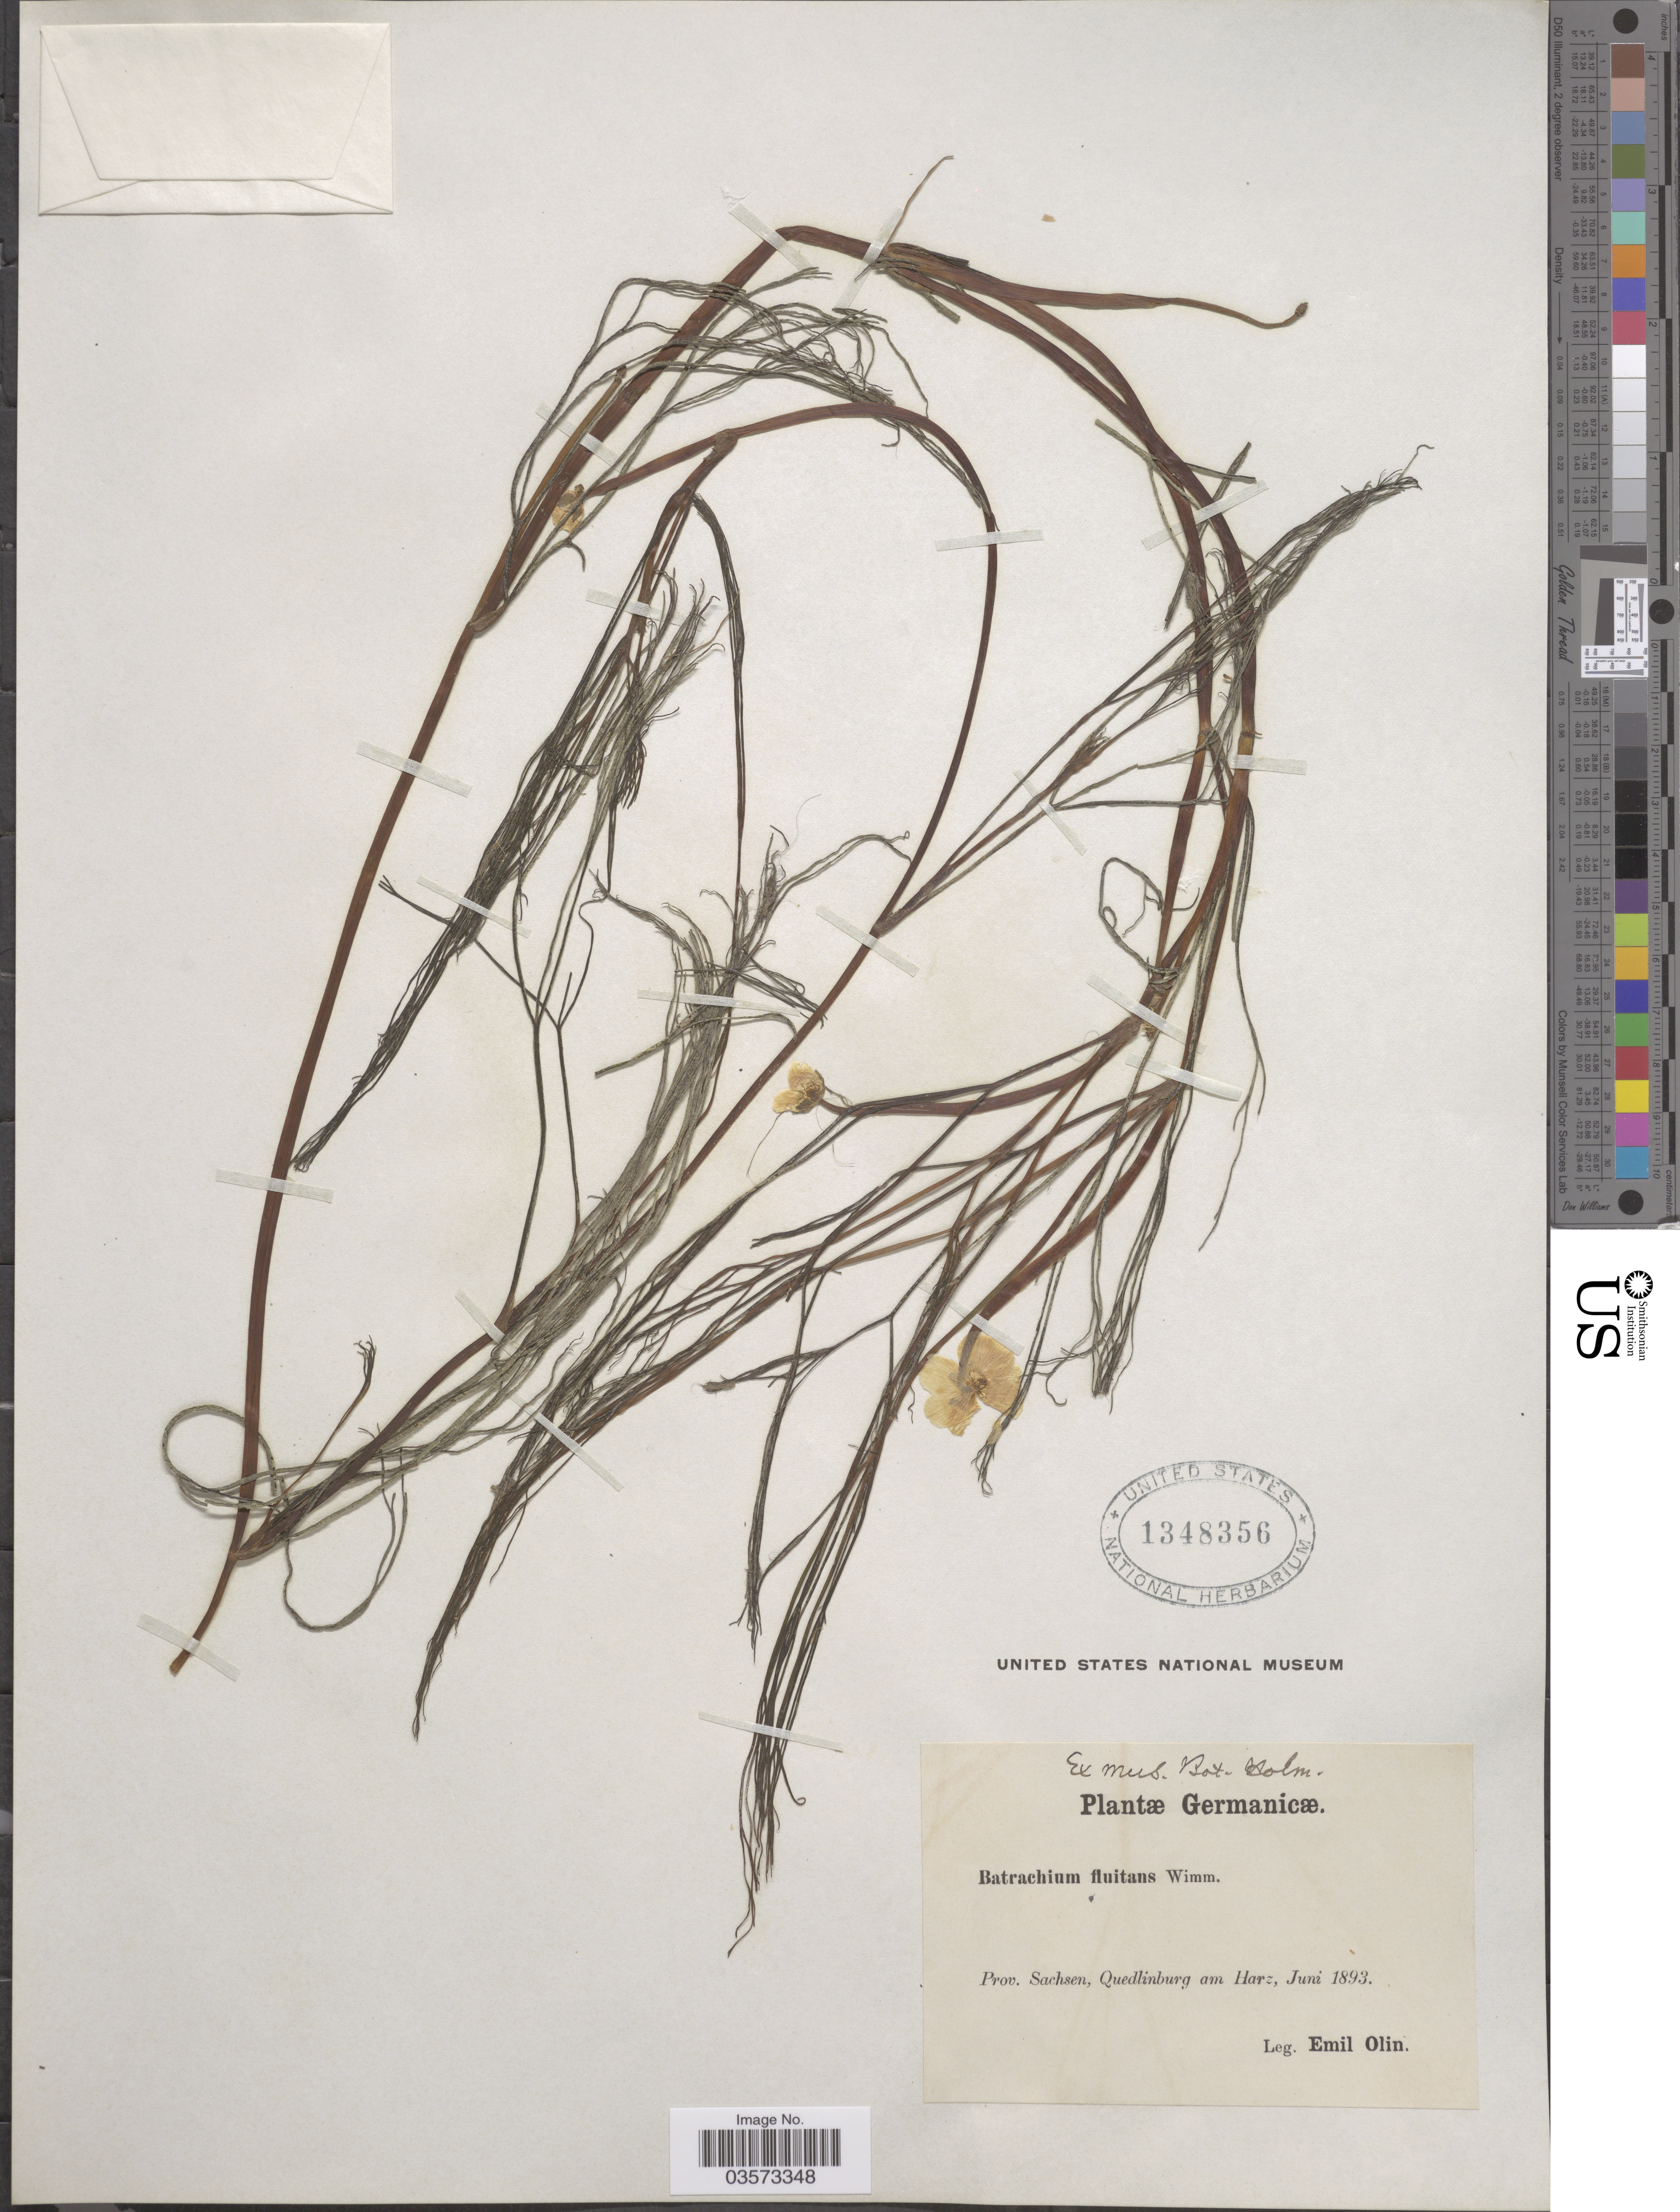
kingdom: Plantae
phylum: Tracheophyta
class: Magnoliopsida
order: Ranunculales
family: Ranunculaceae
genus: Ranunculus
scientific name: Ranunculus fluitans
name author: Lam.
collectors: E. Olin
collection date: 1893-06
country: Germany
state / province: Sachsen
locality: Quedlinburg am Harz.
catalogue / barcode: US 1348356